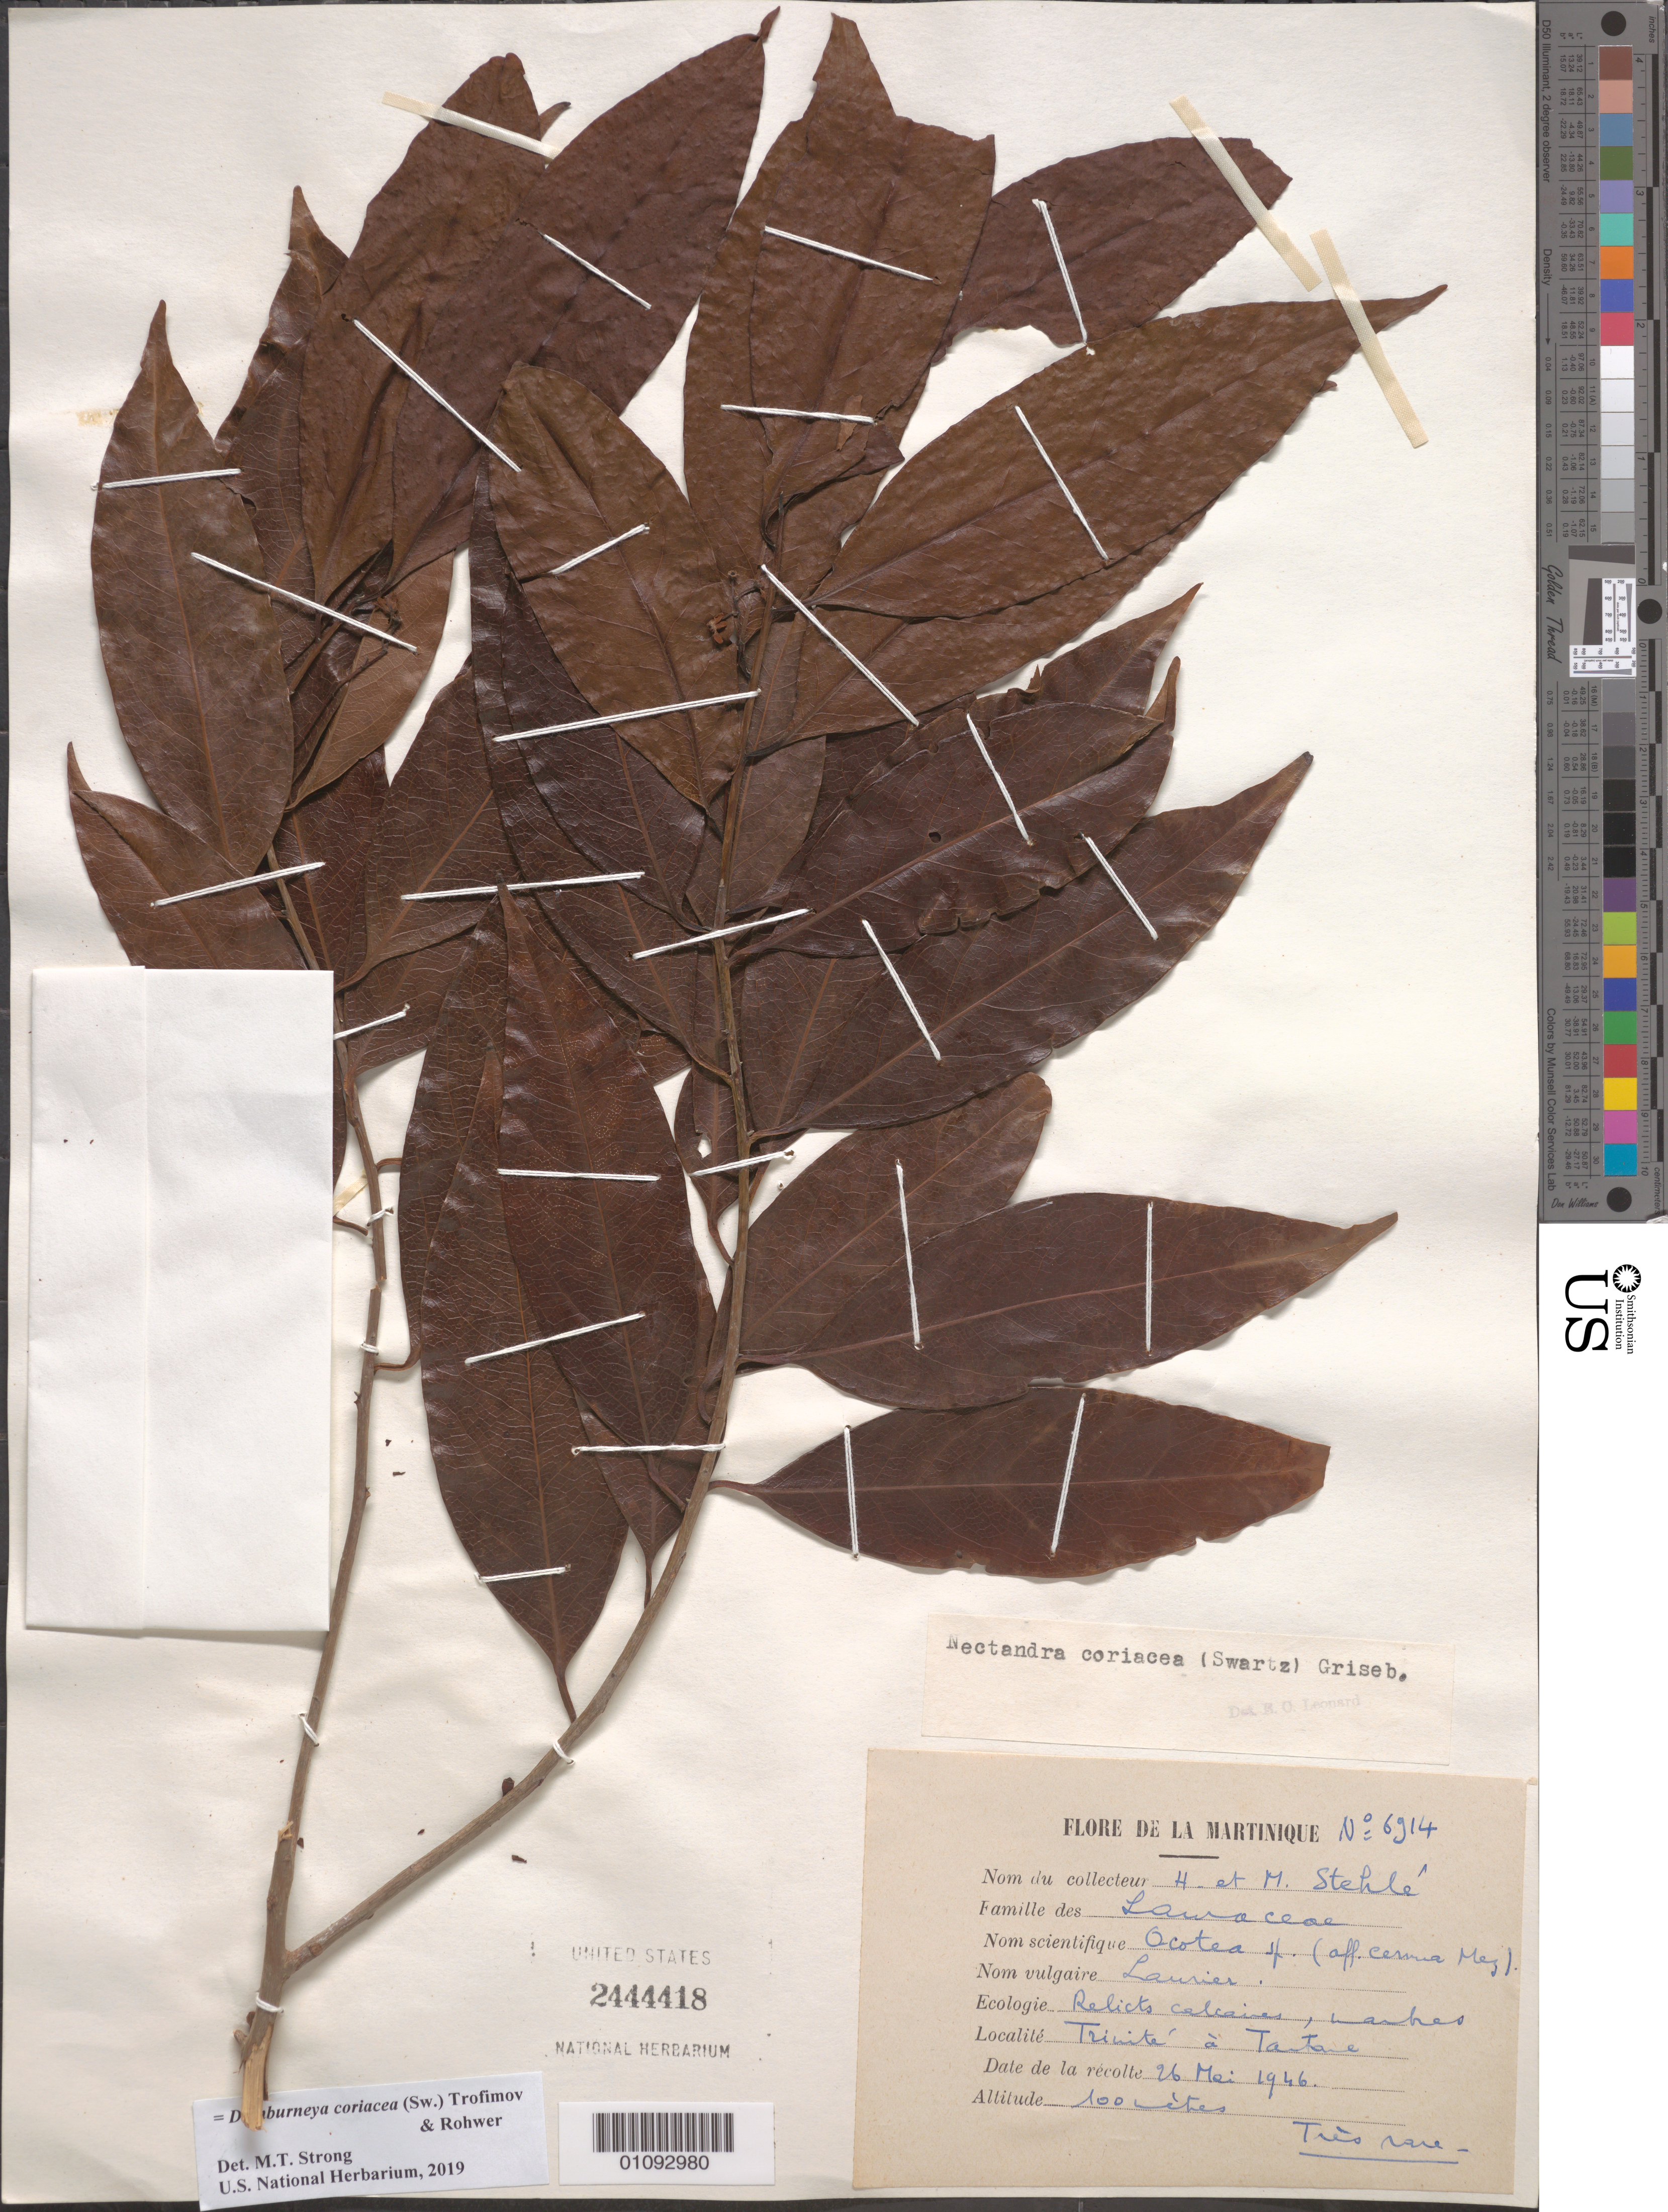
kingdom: Plantae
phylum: Tracheophyta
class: Magnoliopsida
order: Laurales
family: Lauraceae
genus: Damburneya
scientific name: Damburneya coriacea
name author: (Sw.) Trofimov & Rohwer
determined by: Strong, M. T., (US), Smithsonian Institution - National Museum of Natural History (UNITED STATES)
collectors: H. Stehlé & M. Stehlé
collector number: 6914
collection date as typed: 26 May 1946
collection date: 1946-05-26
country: Martinique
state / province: La Trinité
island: Martinique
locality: Trinite a Tartare.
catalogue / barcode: US 2444418